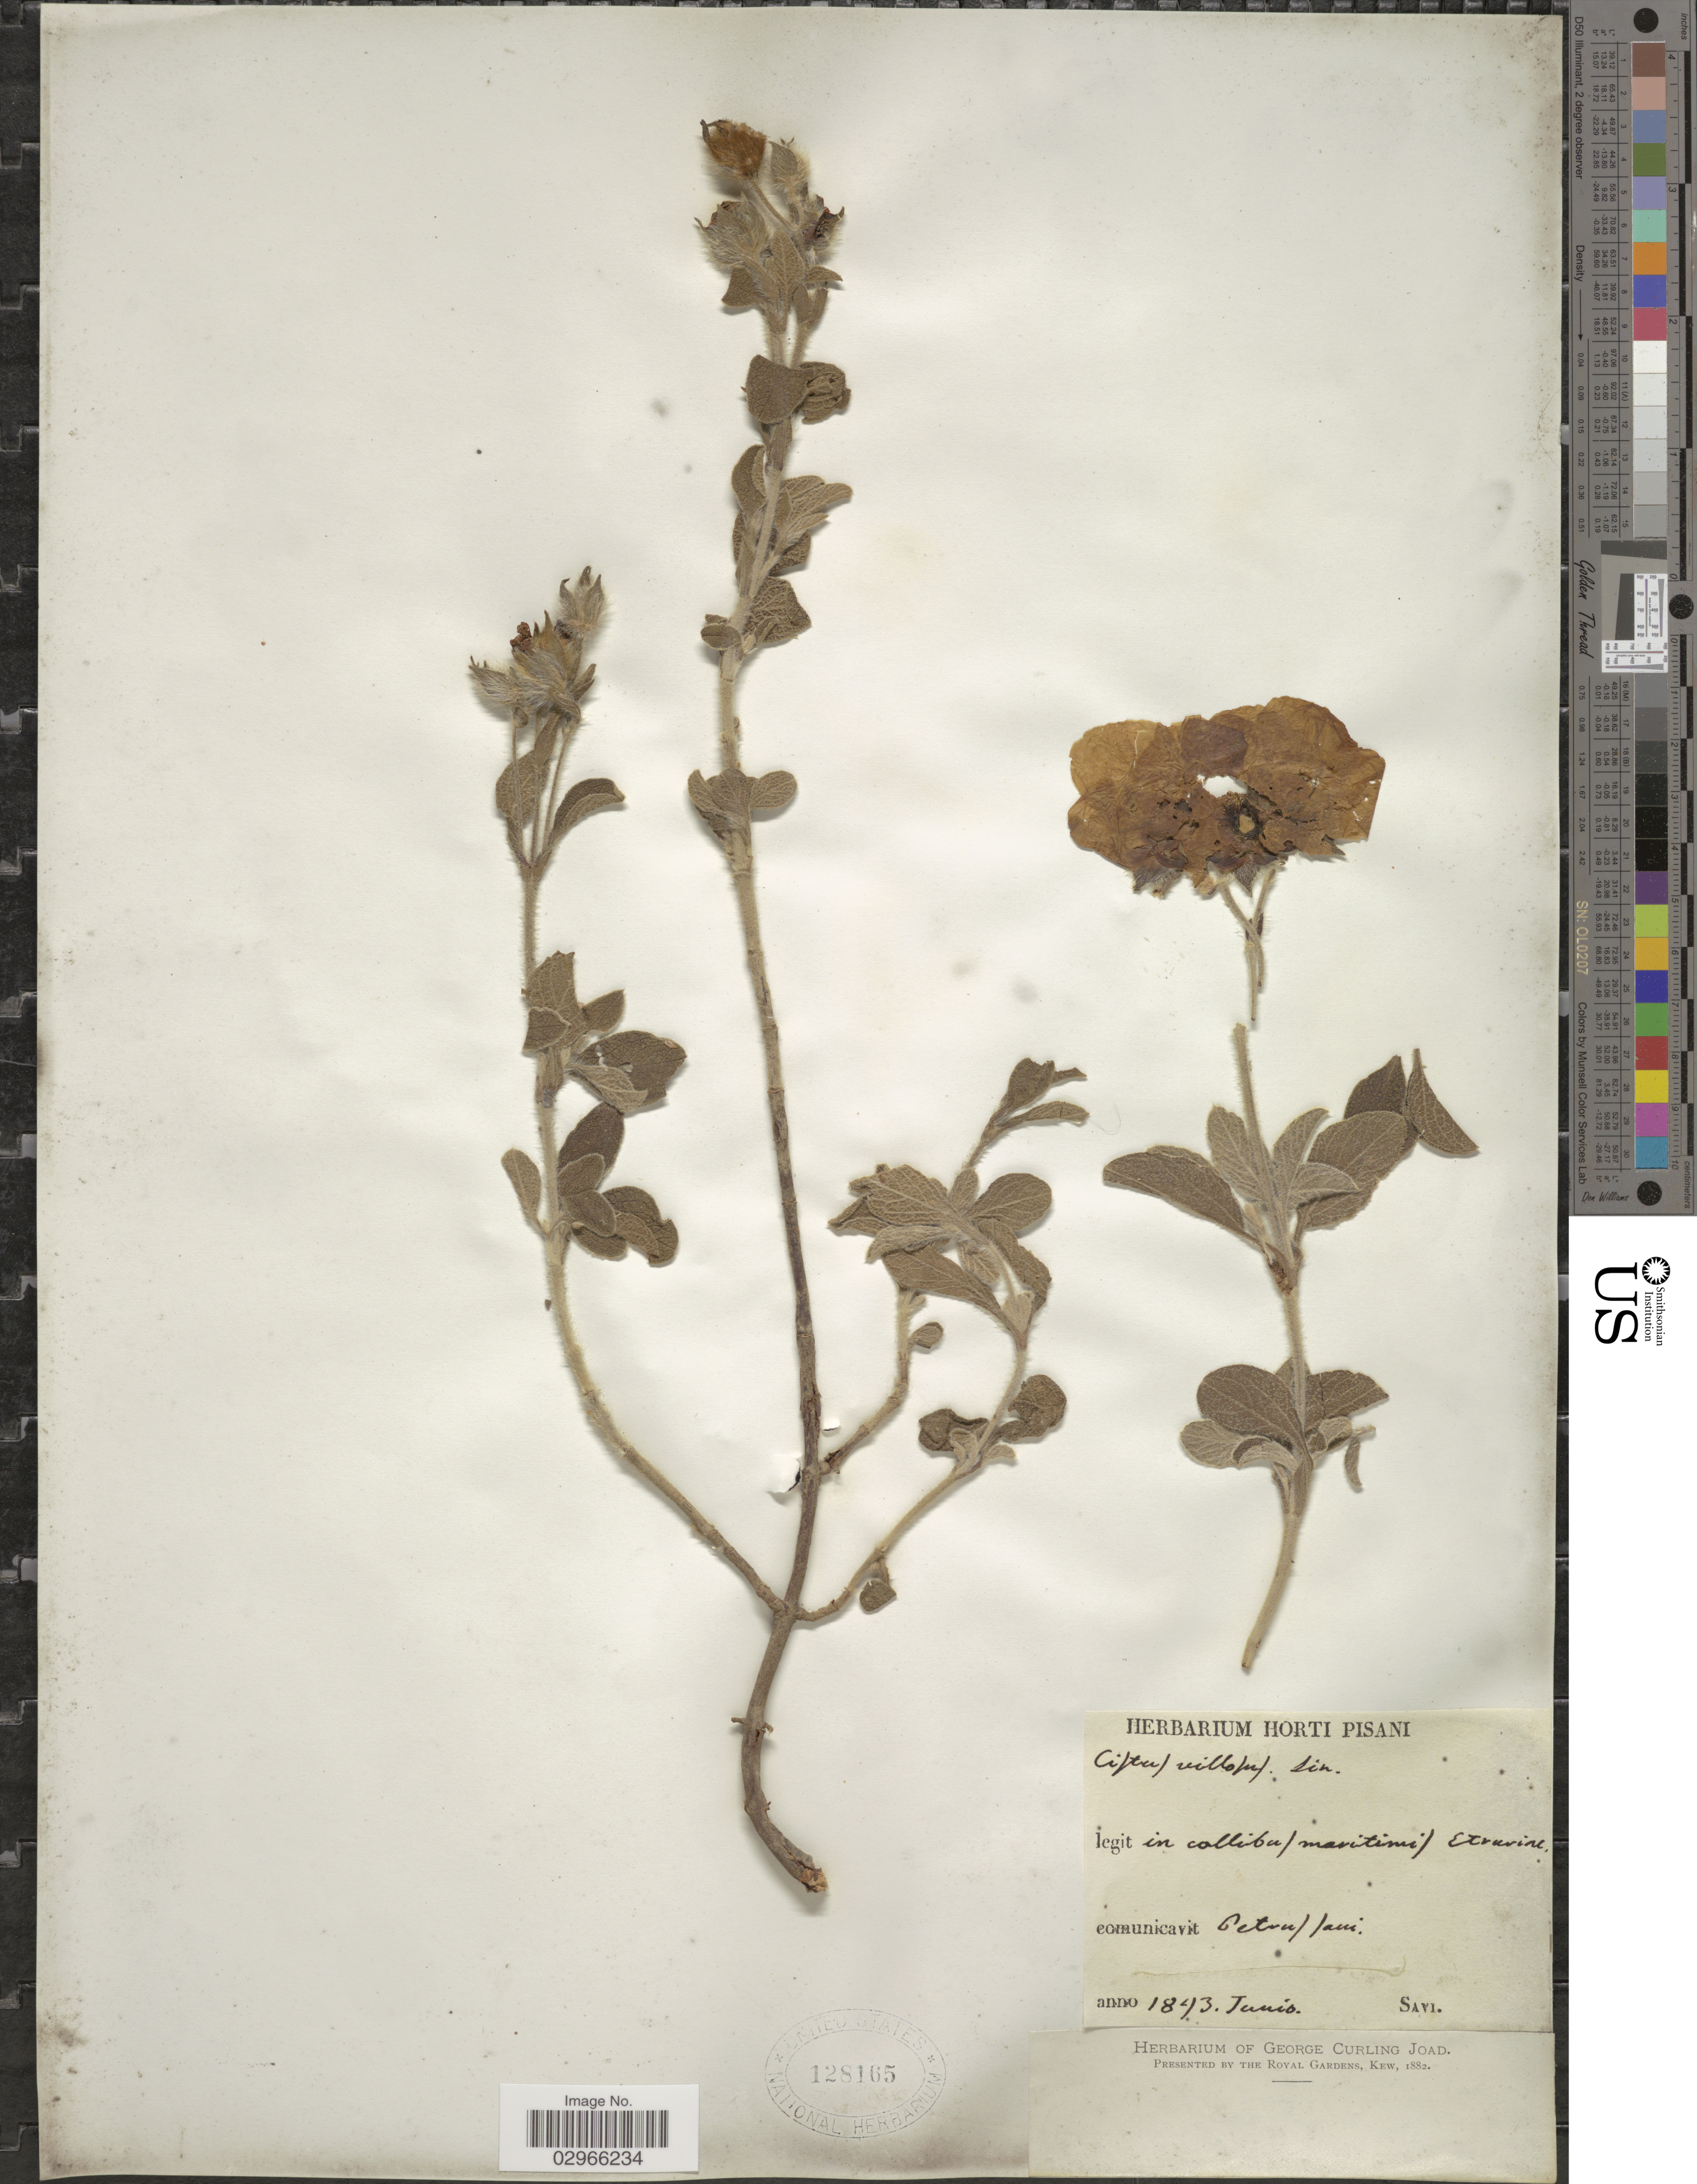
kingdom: Plantae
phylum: Tracheophyta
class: Magnoliopsida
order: Malvales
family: Cistaceae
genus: Cistus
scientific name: Cistus villosus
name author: L.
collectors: G. Savi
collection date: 1843-06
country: Italy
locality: In collibus (maritime) Etrurine.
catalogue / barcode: US 128165